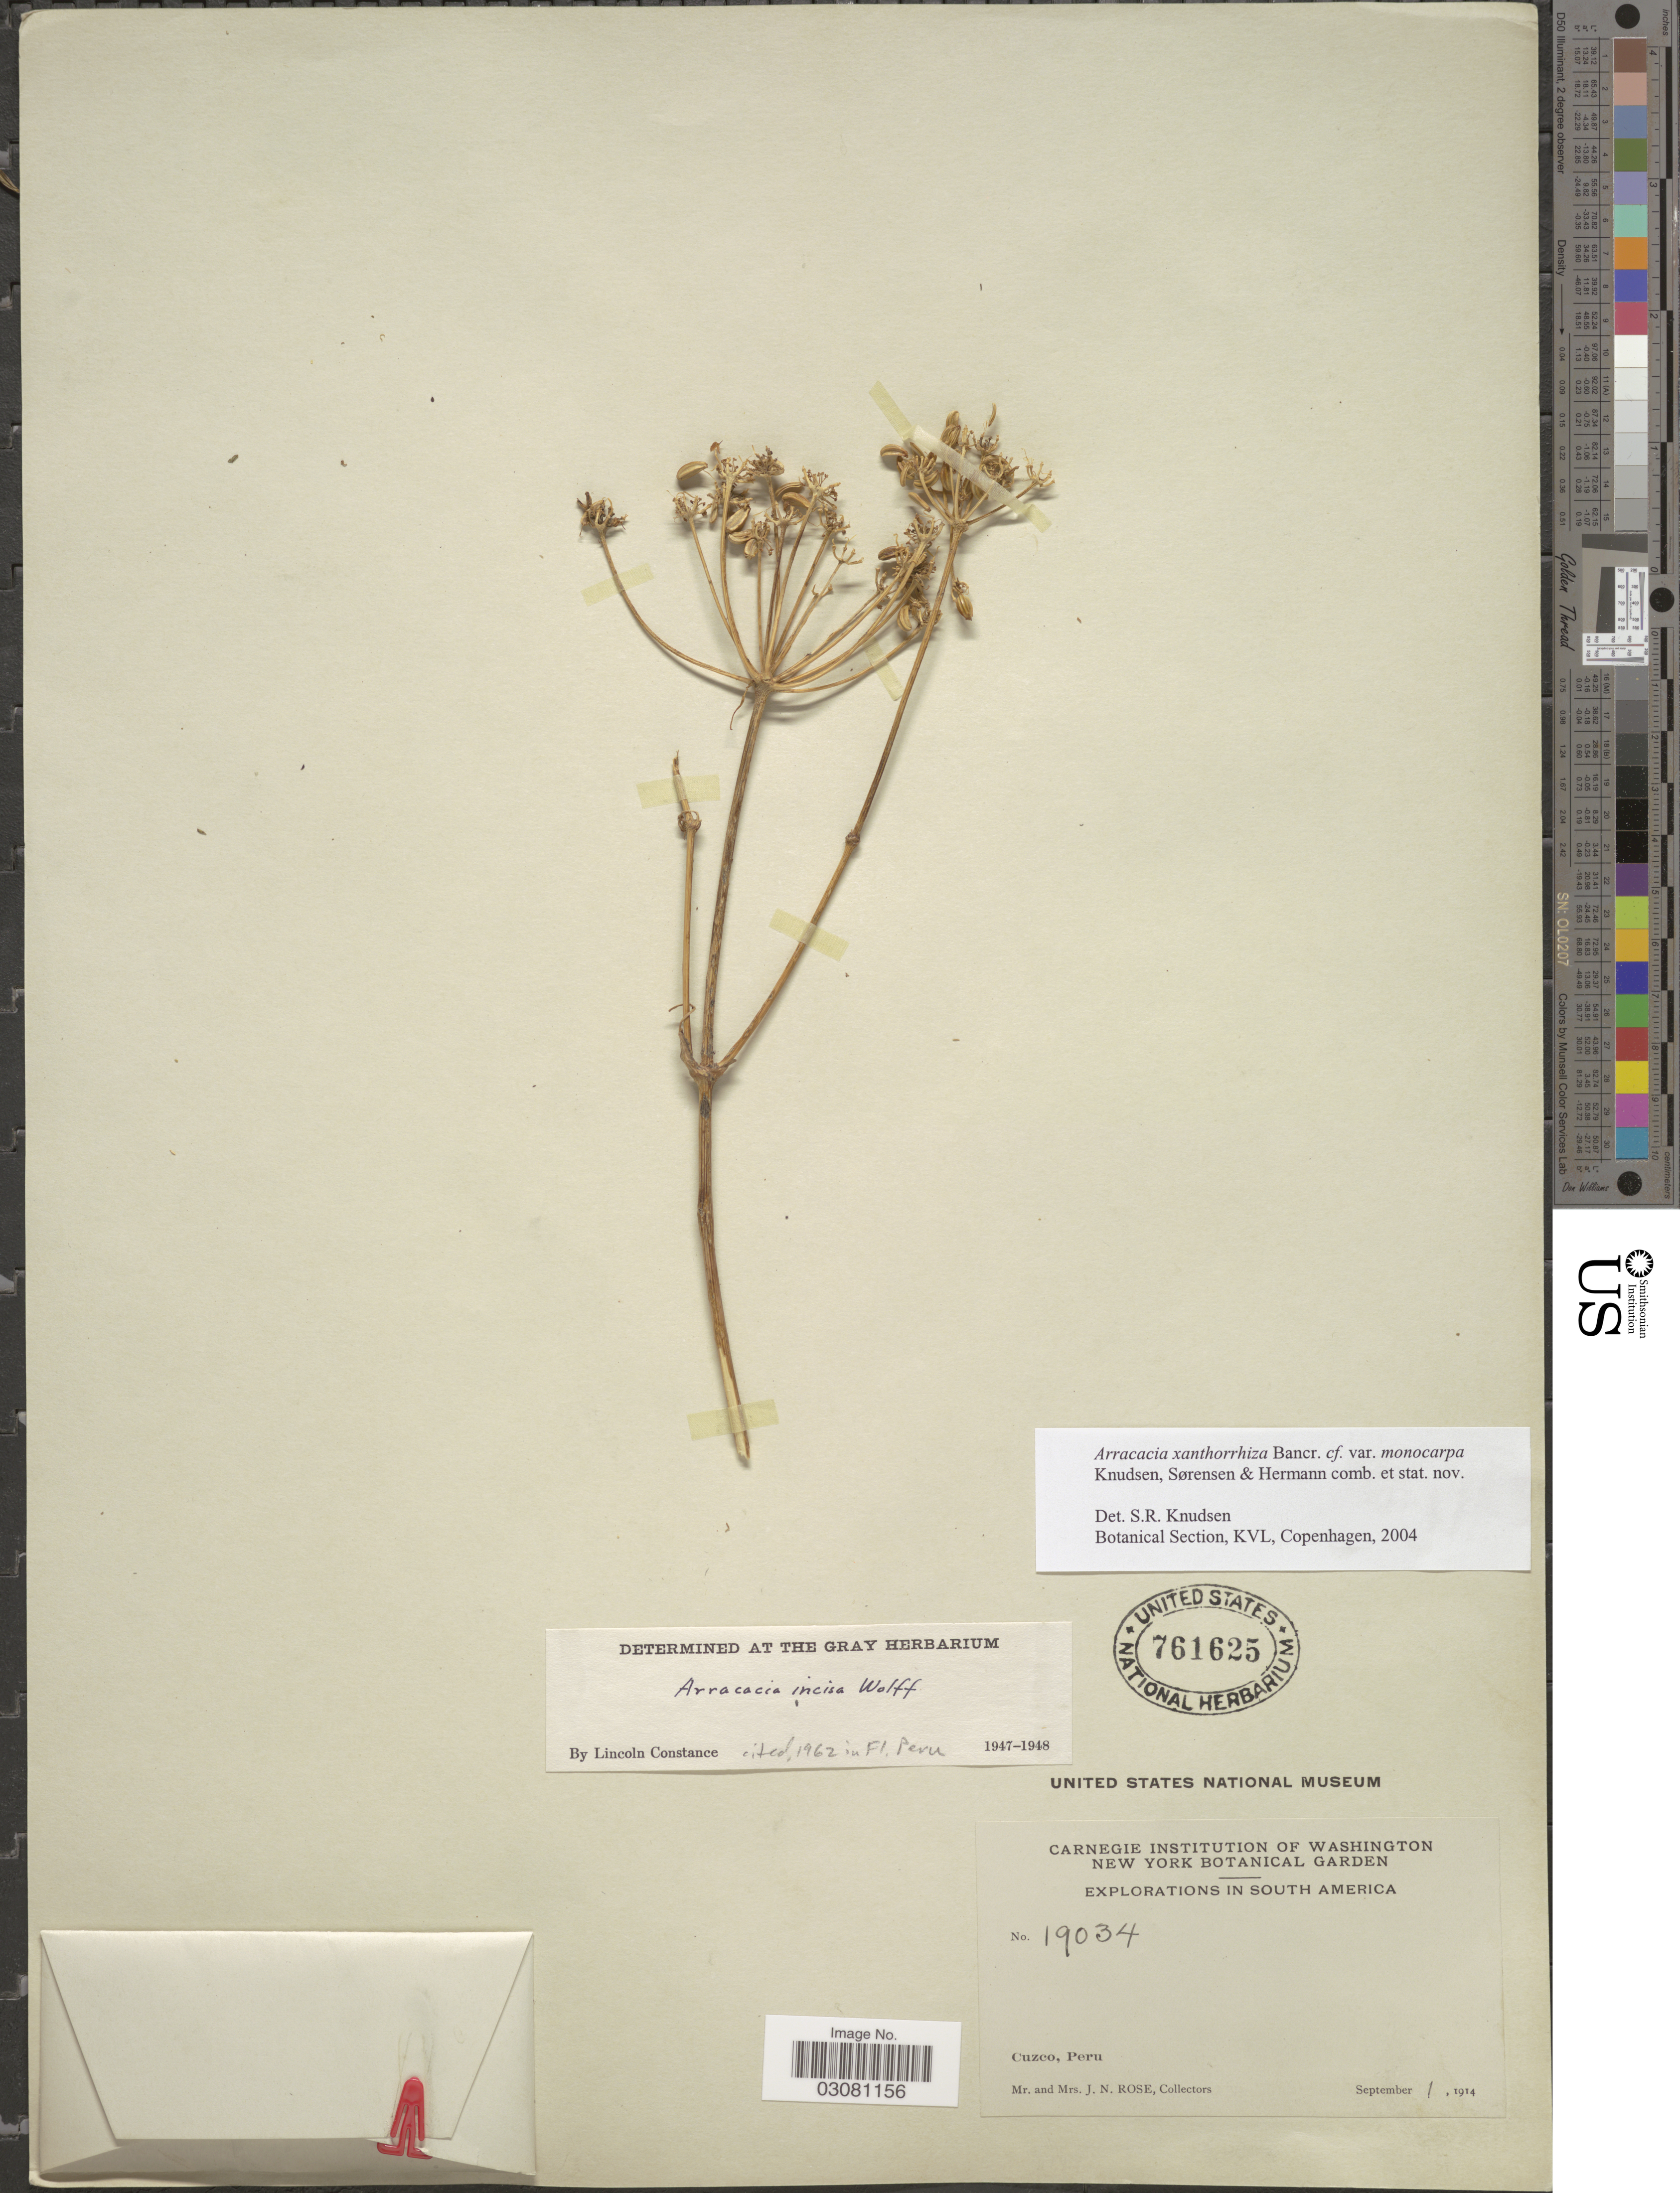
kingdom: Plantae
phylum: Tracheophyta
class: Magnoliopsida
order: Apiales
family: Apiaceae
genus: Arracacia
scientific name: Arracacia xanthorrhiza var. monocarpa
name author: S. Knudsen et al.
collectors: J. N. Rose & L. B. Rose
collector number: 19034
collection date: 1914-09-01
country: Peru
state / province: Cusco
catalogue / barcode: US 761625